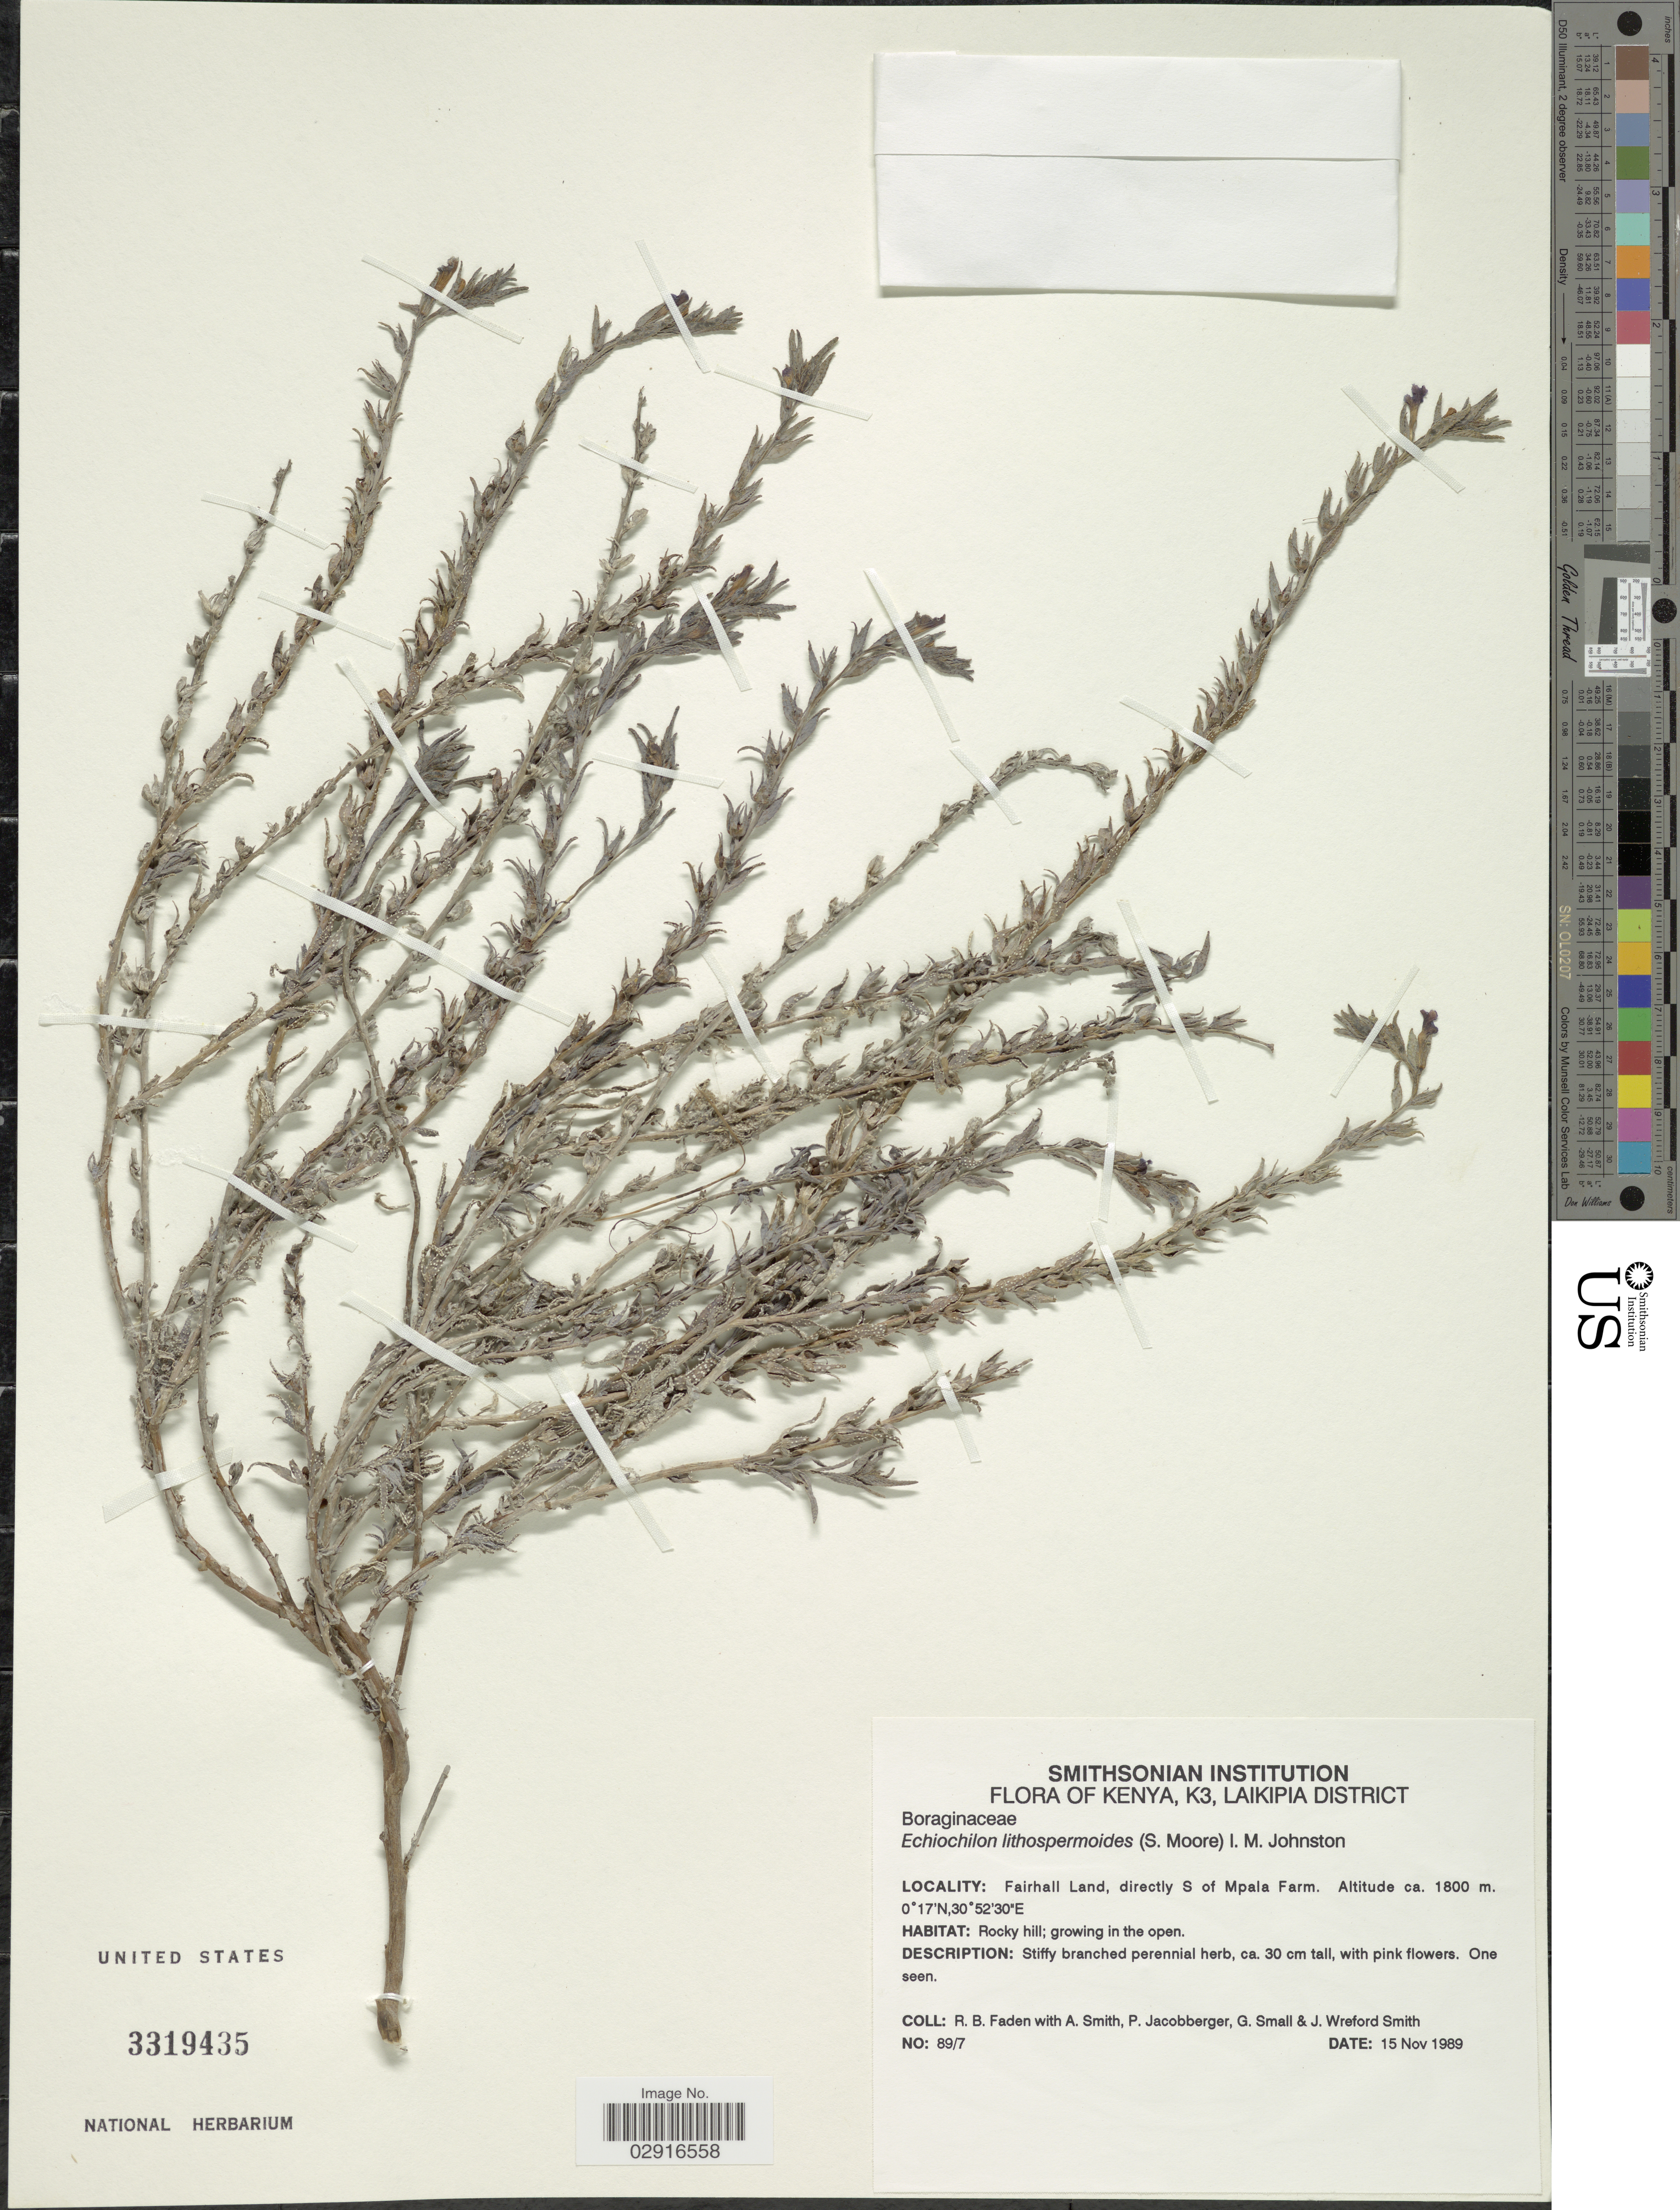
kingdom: Plantae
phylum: Tracheophyta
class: Magnoliopsida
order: Boraginales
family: Boraginaceae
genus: Echiochilon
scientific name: Echiochilon lithospermoides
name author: (S. Moore) I.M. Johnst.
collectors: R. B. Faden, A. Smith, P. Jacobberger & G. Small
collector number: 89/7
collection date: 1989-11-15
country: Kenya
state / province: Laikipia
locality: K3, Laikipia District. Fairhall Land, directly S of Mpala Farm.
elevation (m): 1800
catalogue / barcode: US 3319435